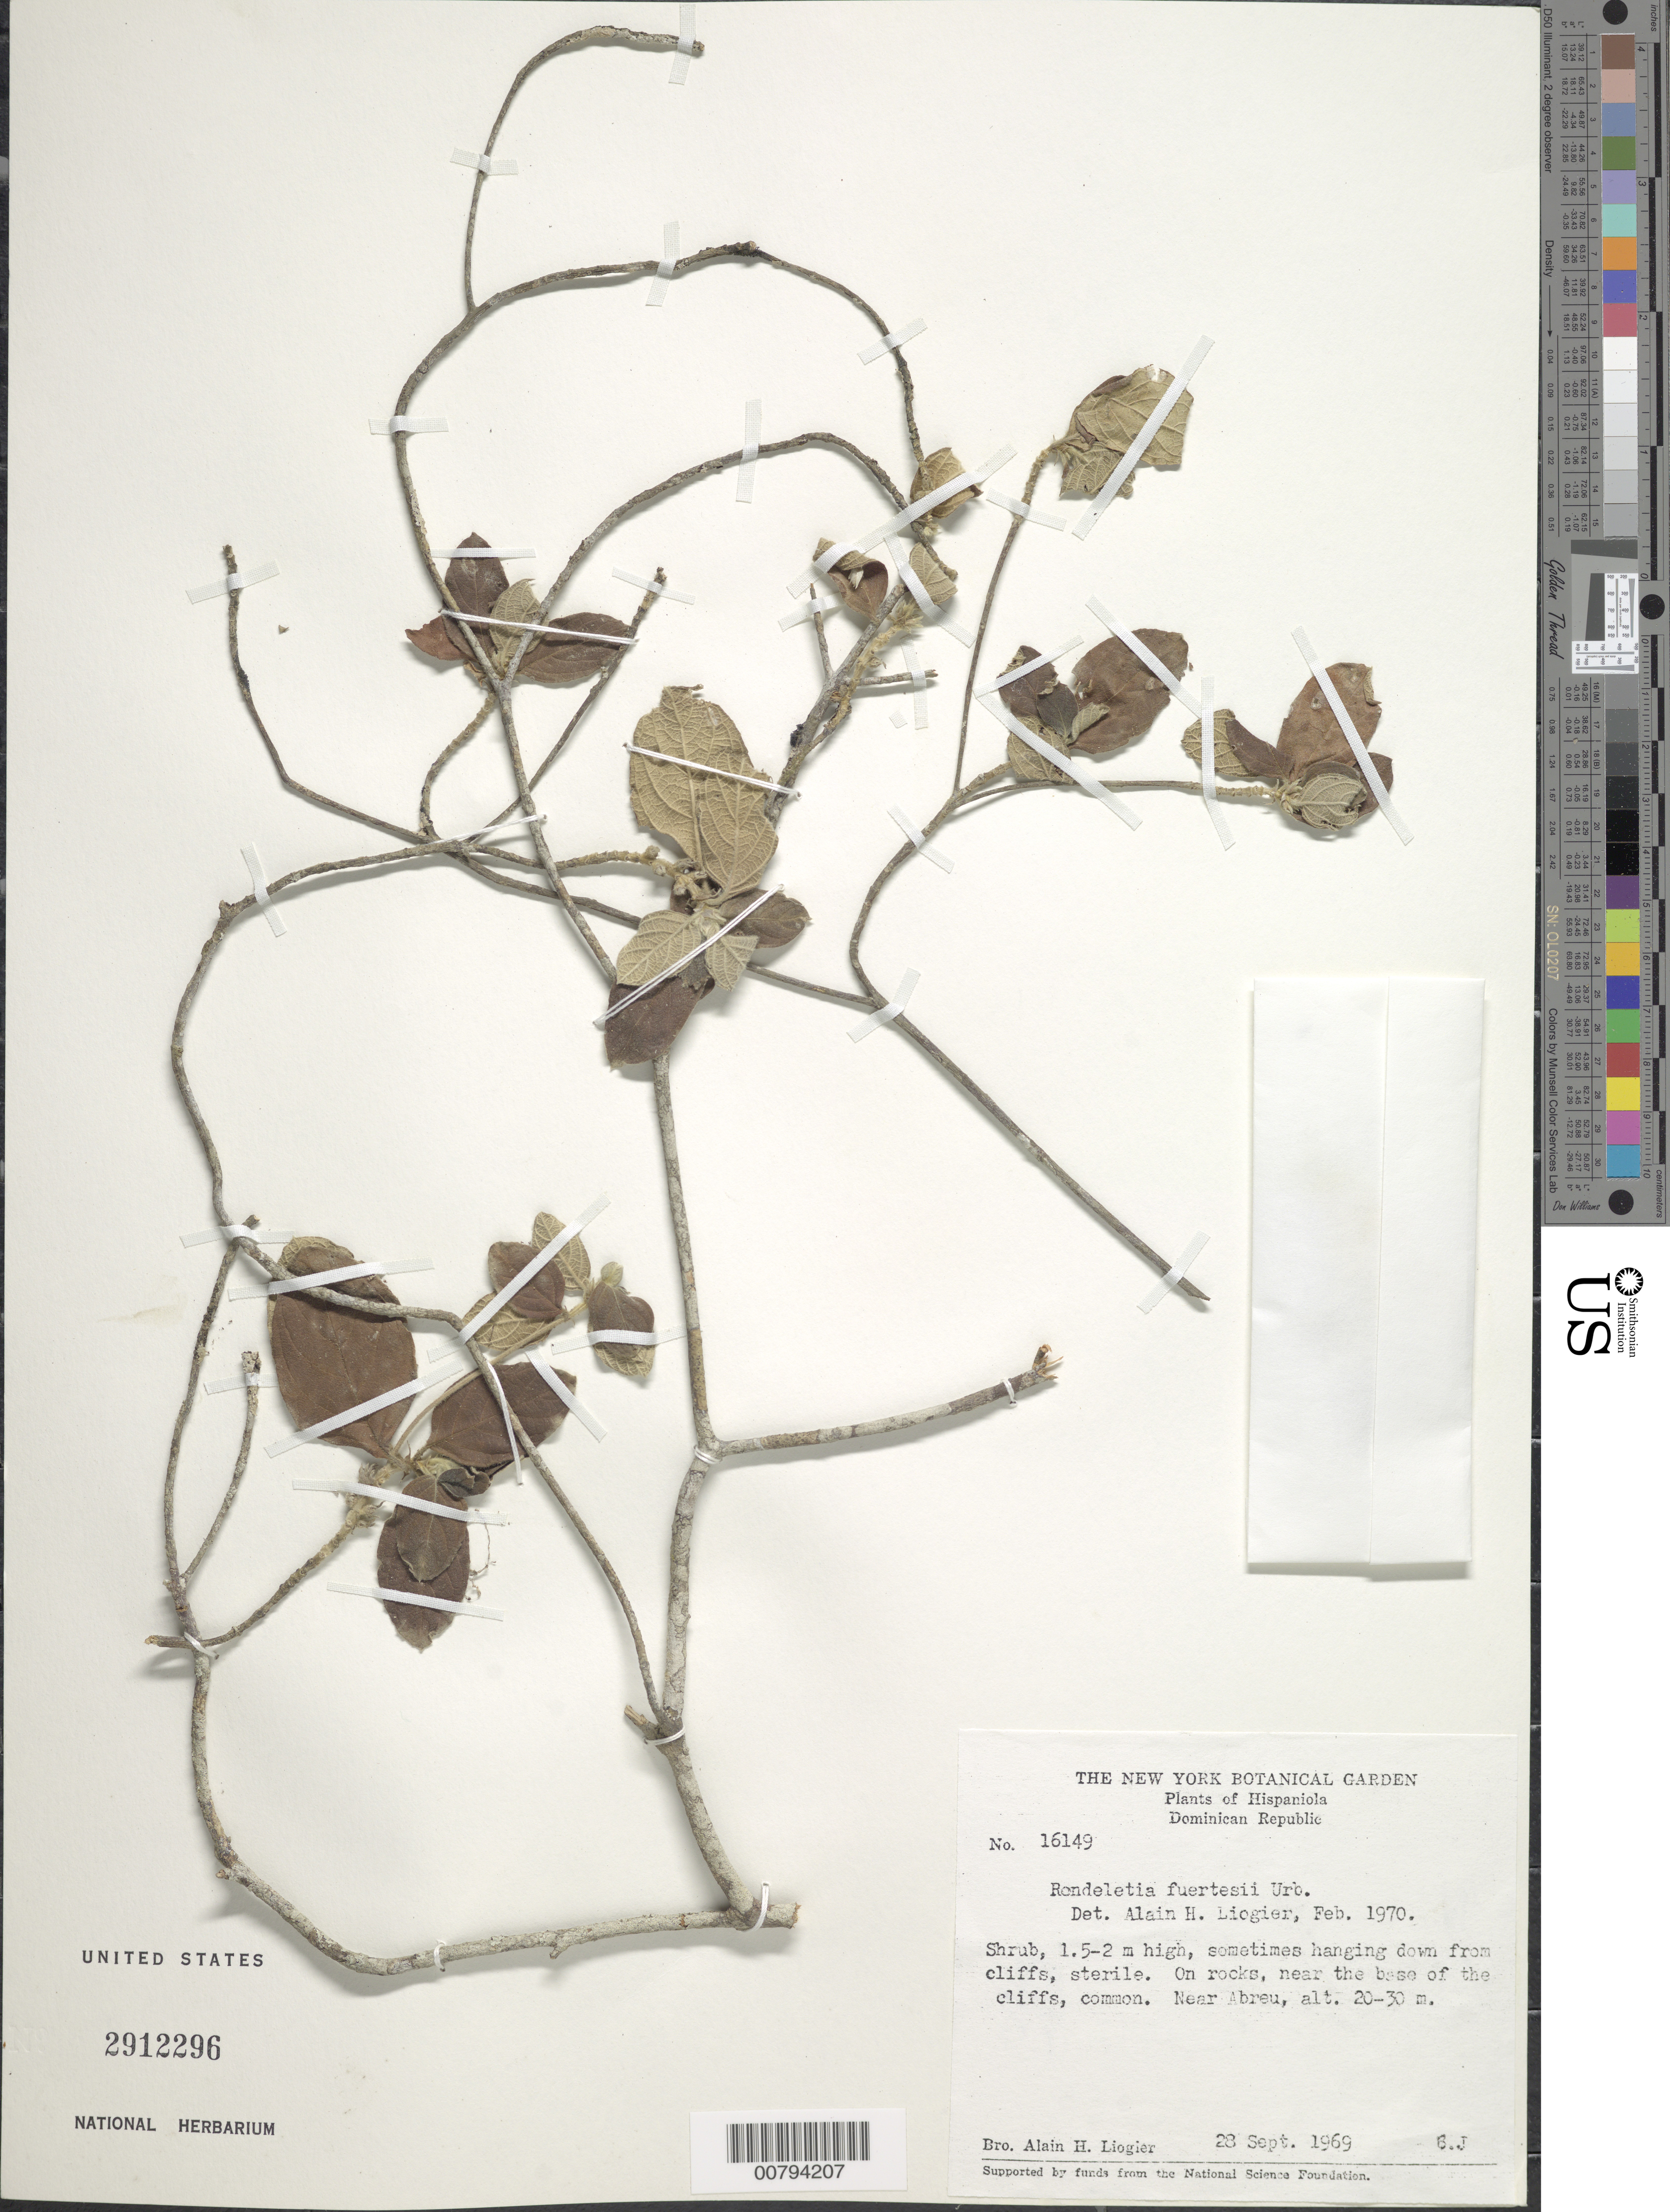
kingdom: Plantae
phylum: Tracheophyta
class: Magnoliopsida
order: Gentianales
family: Rubiaceae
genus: Rondeletia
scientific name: Rondeletia fuertesii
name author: Urb.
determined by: Liogier, Alain H.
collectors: A. H. Liogier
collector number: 16149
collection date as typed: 23 Sep 1969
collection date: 1969-09-23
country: Dominican Republic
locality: Near Abreu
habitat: On rocks near base of cliff, sometimes hanging wown from cliffs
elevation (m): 20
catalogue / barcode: US 2912296